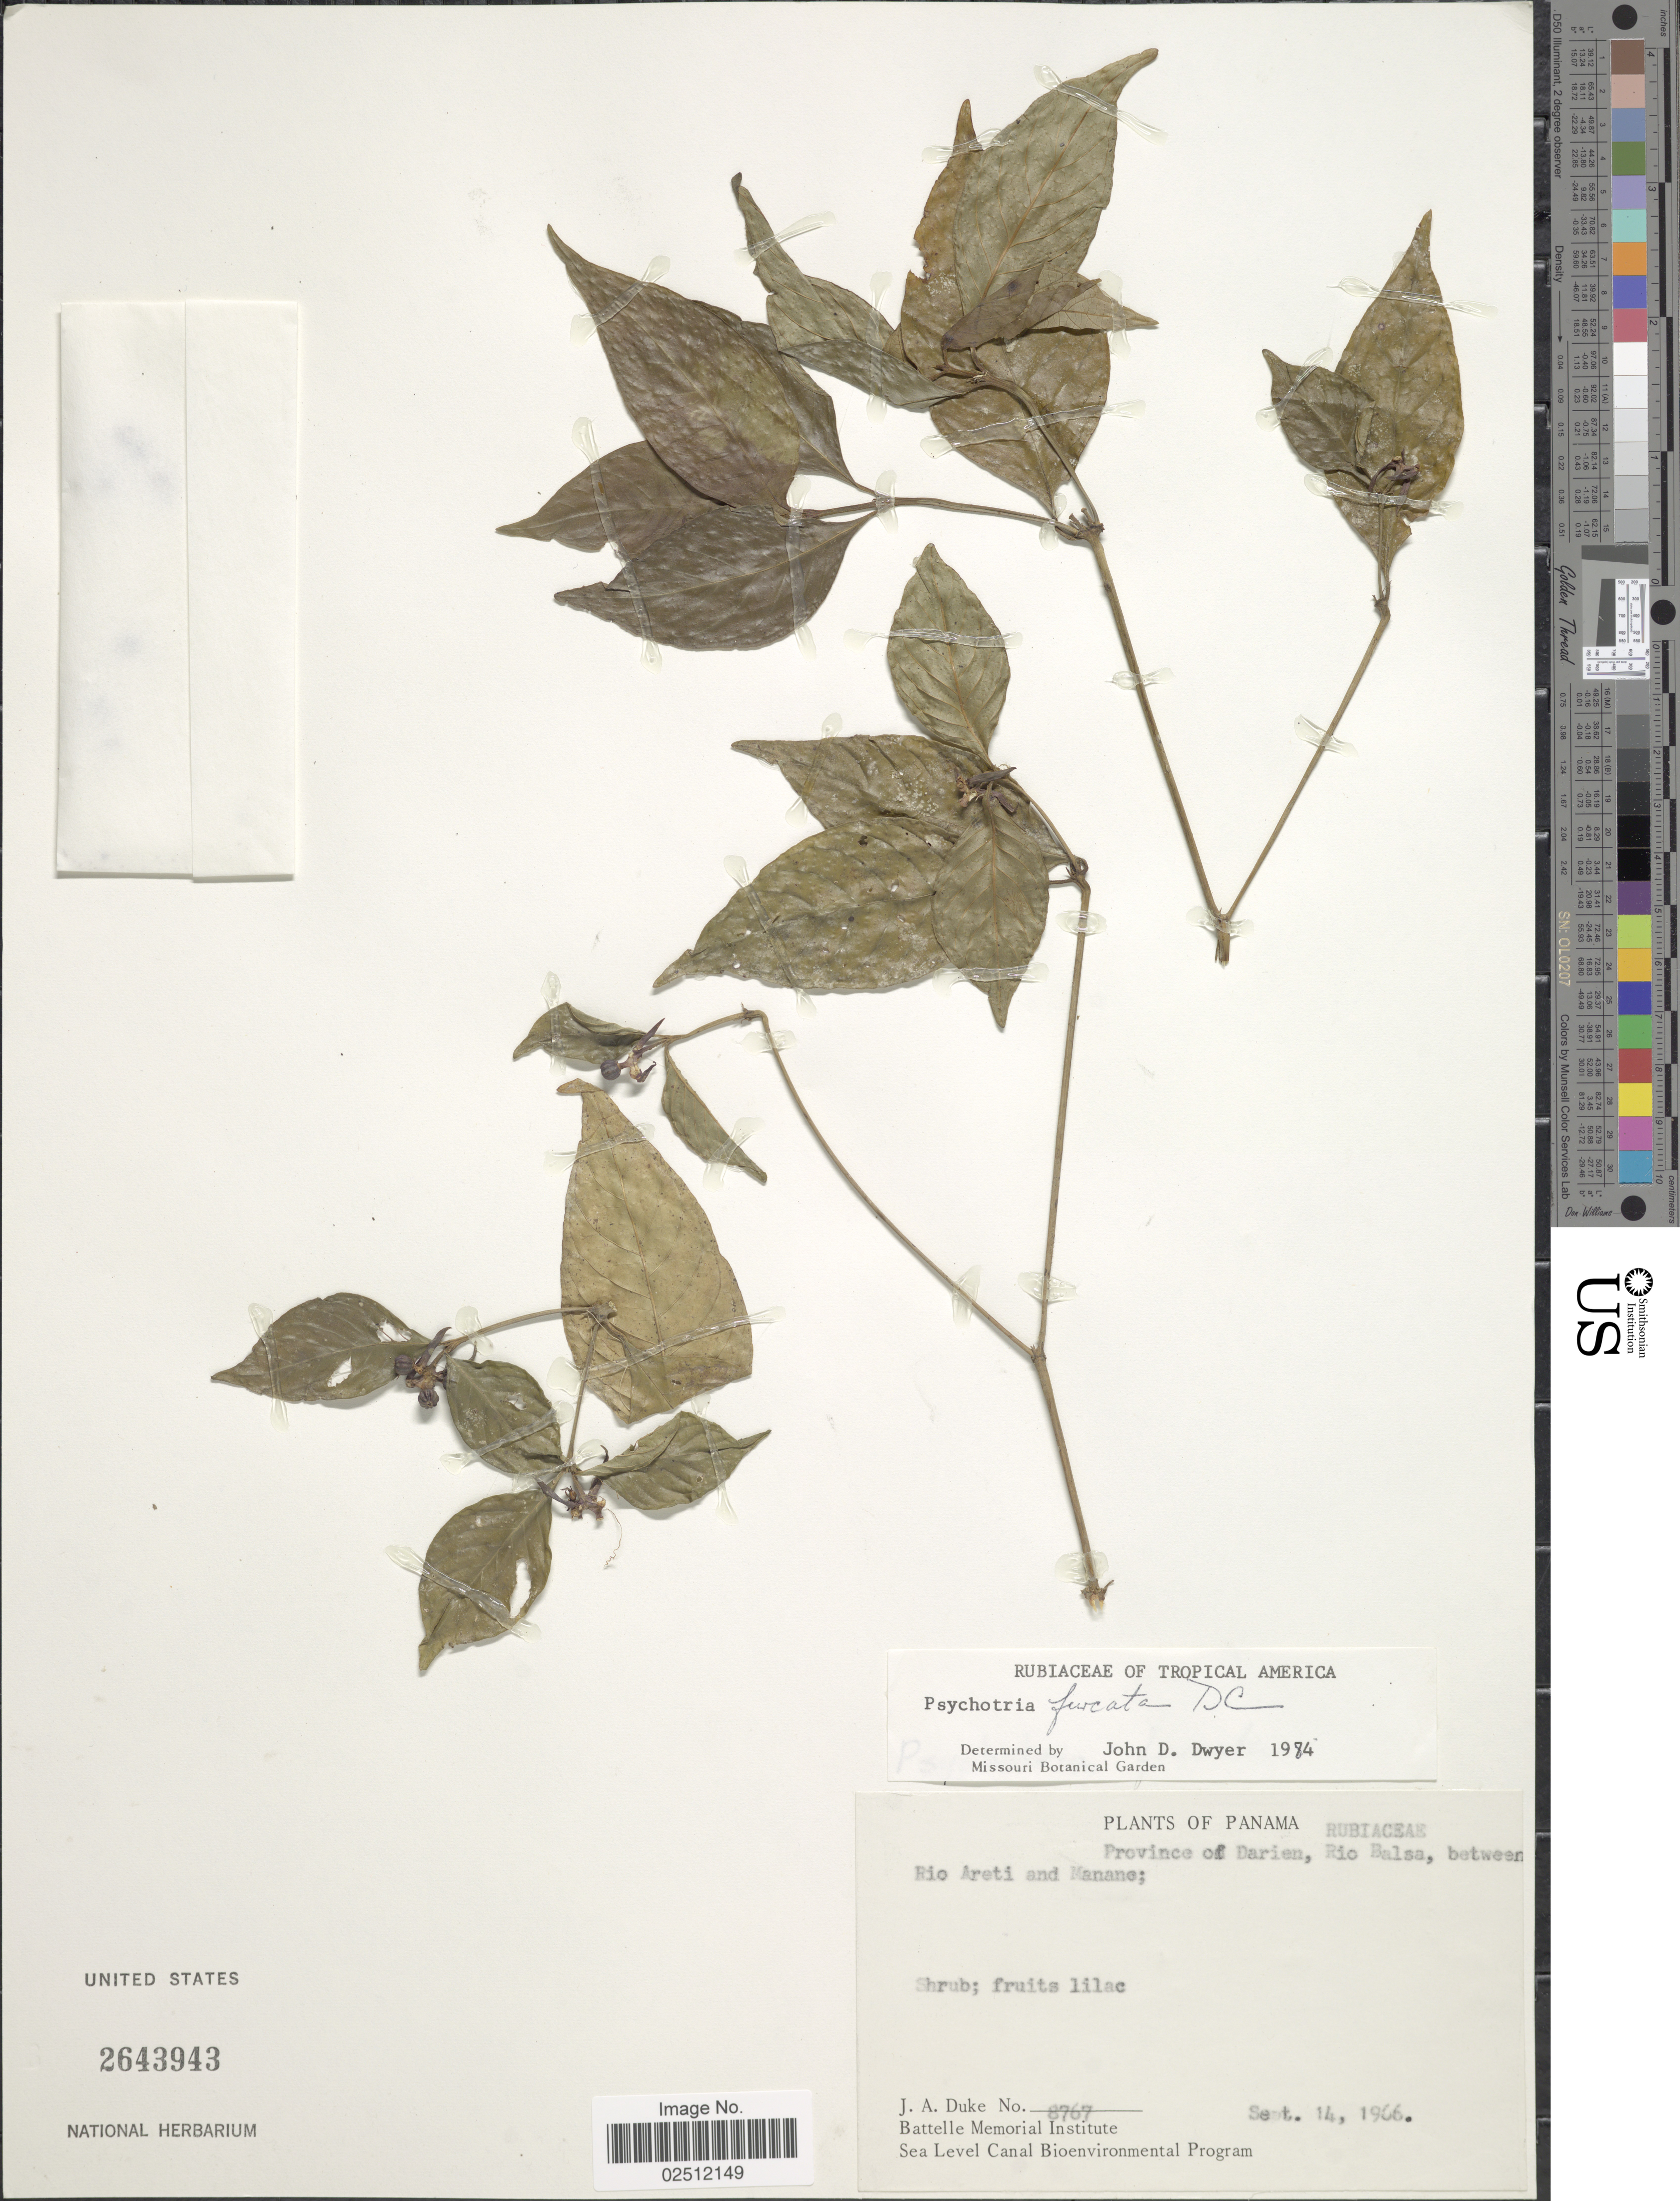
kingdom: Plantae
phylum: Tracheophyta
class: Magnoliopsida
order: Gentianales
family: Rubiaceae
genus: Psychotria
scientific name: Psychotria furcata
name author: DC.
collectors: J. A. Duke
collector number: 8767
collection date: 1966-09-14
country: Panama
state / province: Darién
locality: Rio Balsa, between Rio Areti and Manane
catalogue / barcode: US 2643943